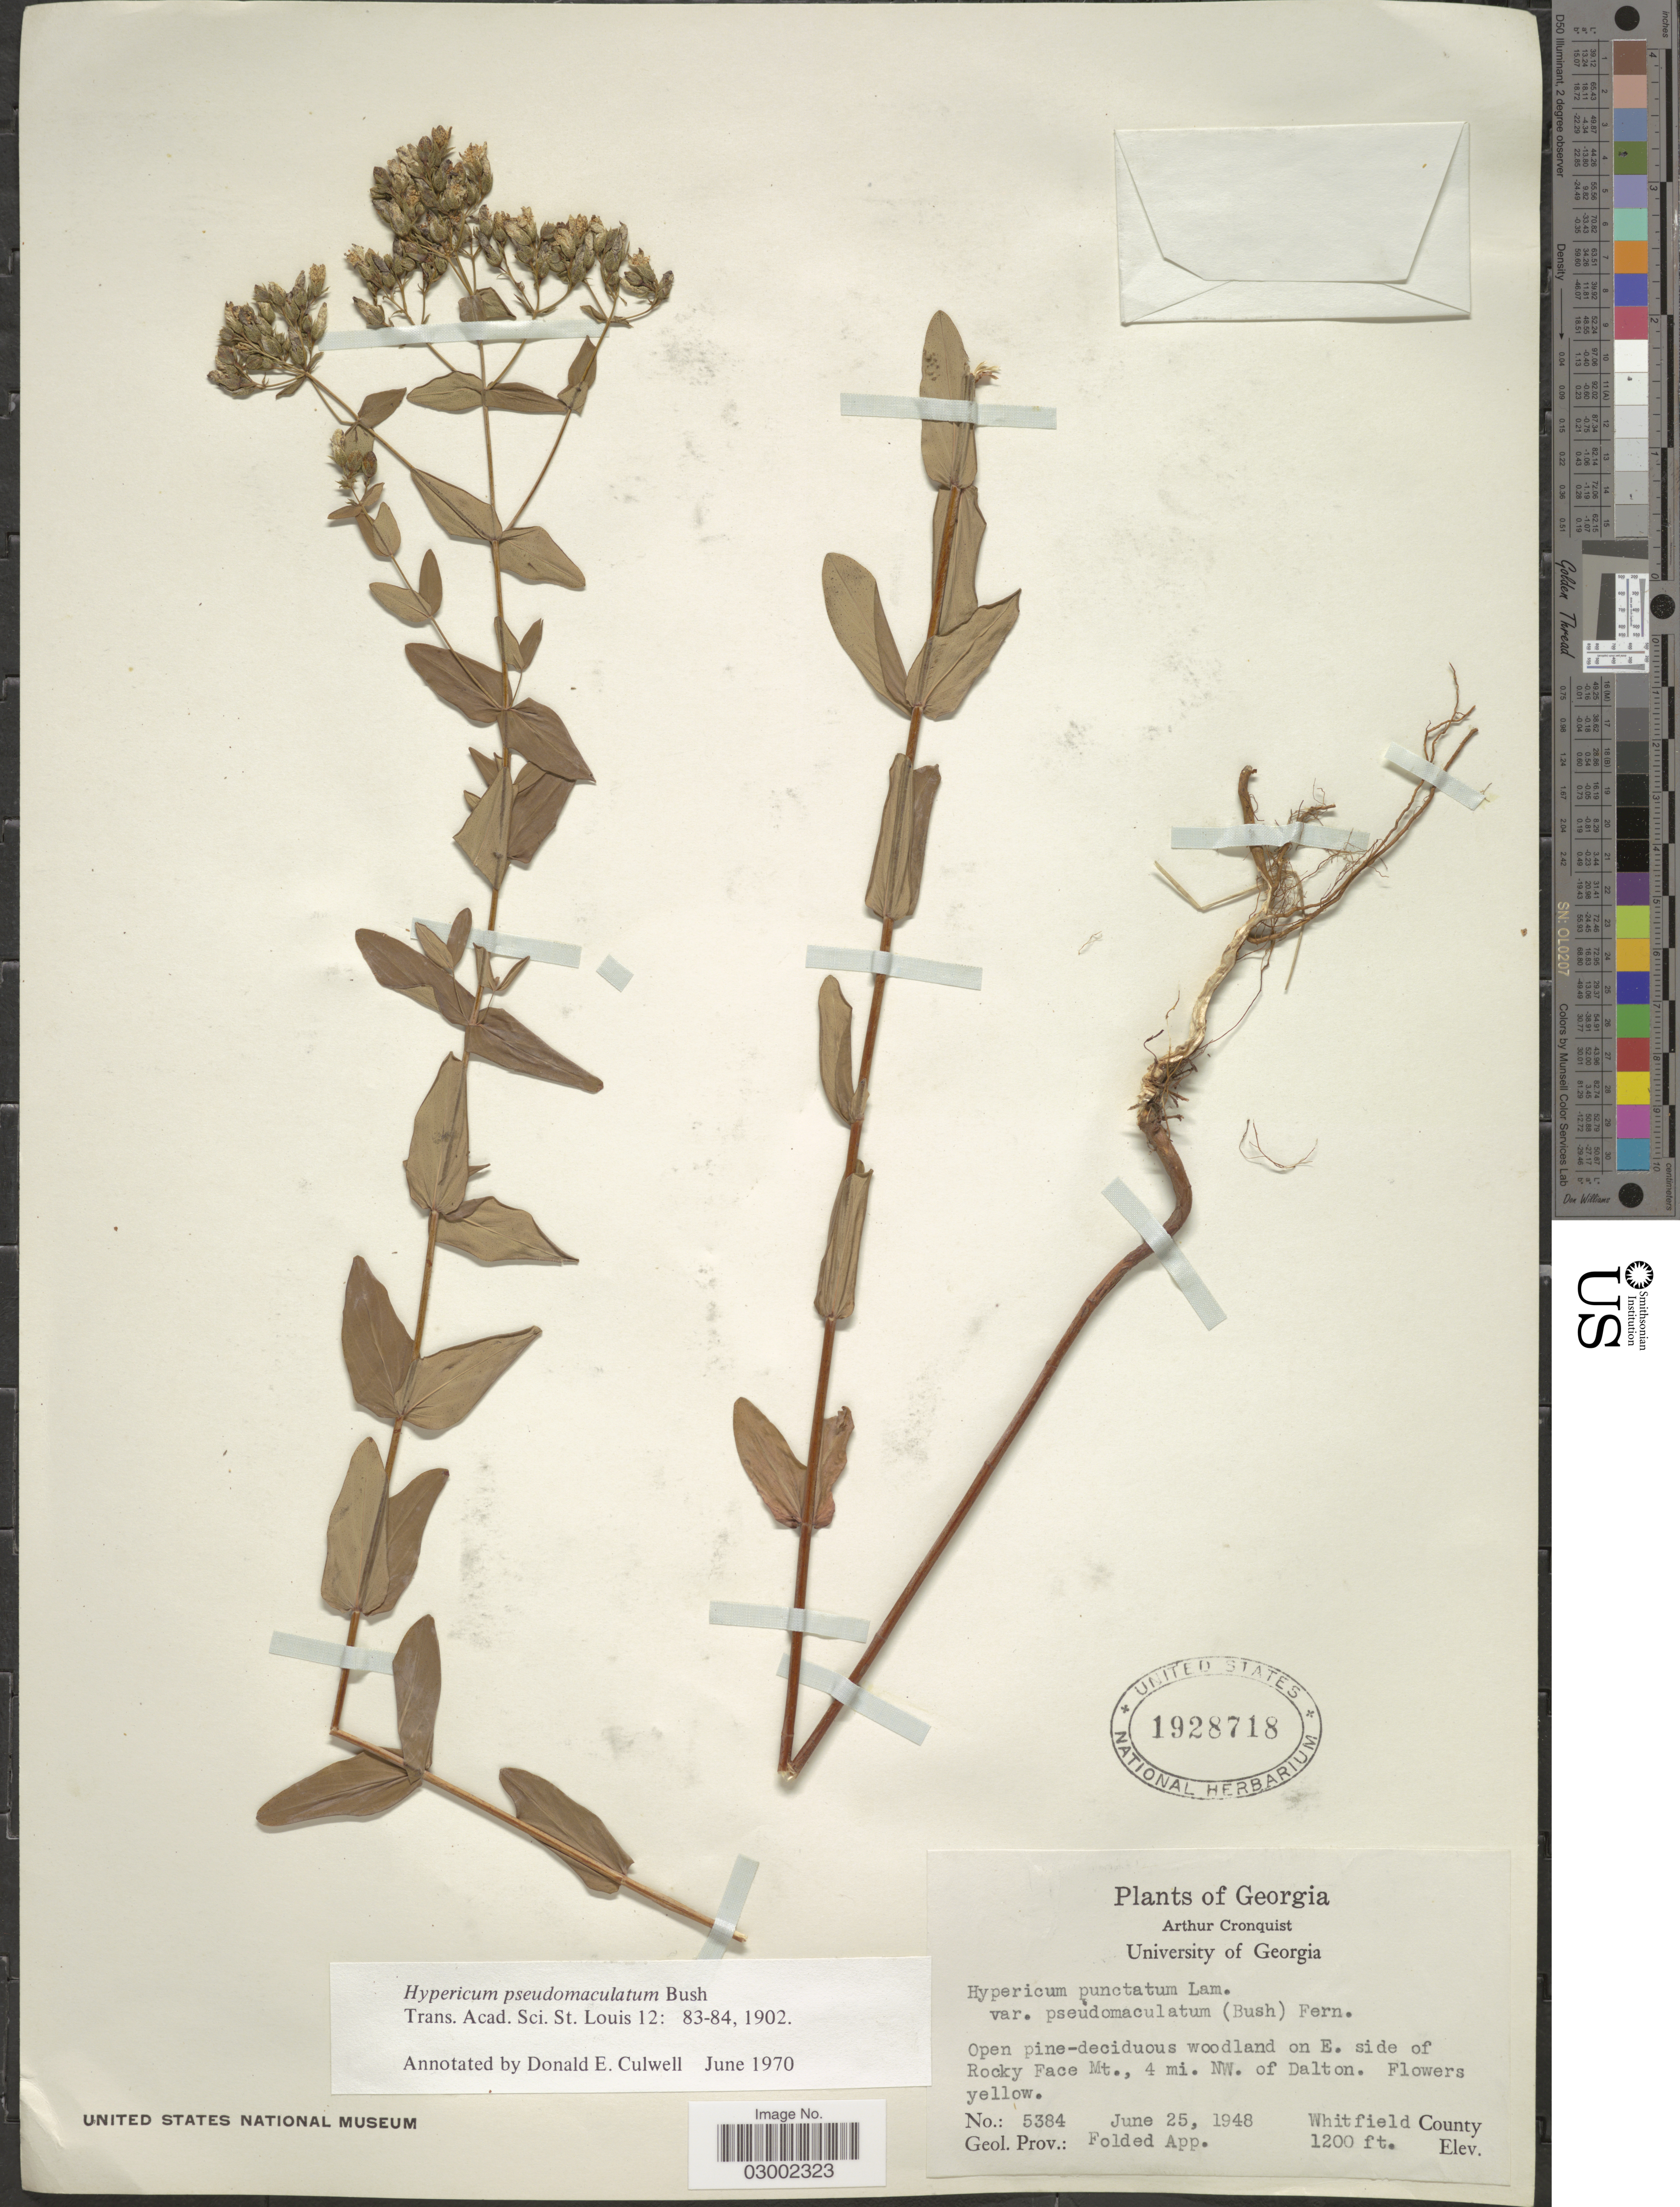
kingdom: Plantae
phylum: Tracheophyta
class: Magnoliopsida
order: Malpighiales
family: Hypericaceae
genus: Hypericum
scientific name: Hypericum pseudomaculatum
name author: Bush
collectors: A. J. Cronquist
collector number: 5384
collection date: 1948-06-25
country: United States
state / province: Georgia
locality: E. side of Rocky Face Mt., 4 mi. NE. of Dalton. Whitfield County. Geol. Prov.: Folded App.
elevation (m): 366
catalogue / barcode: US 1928718